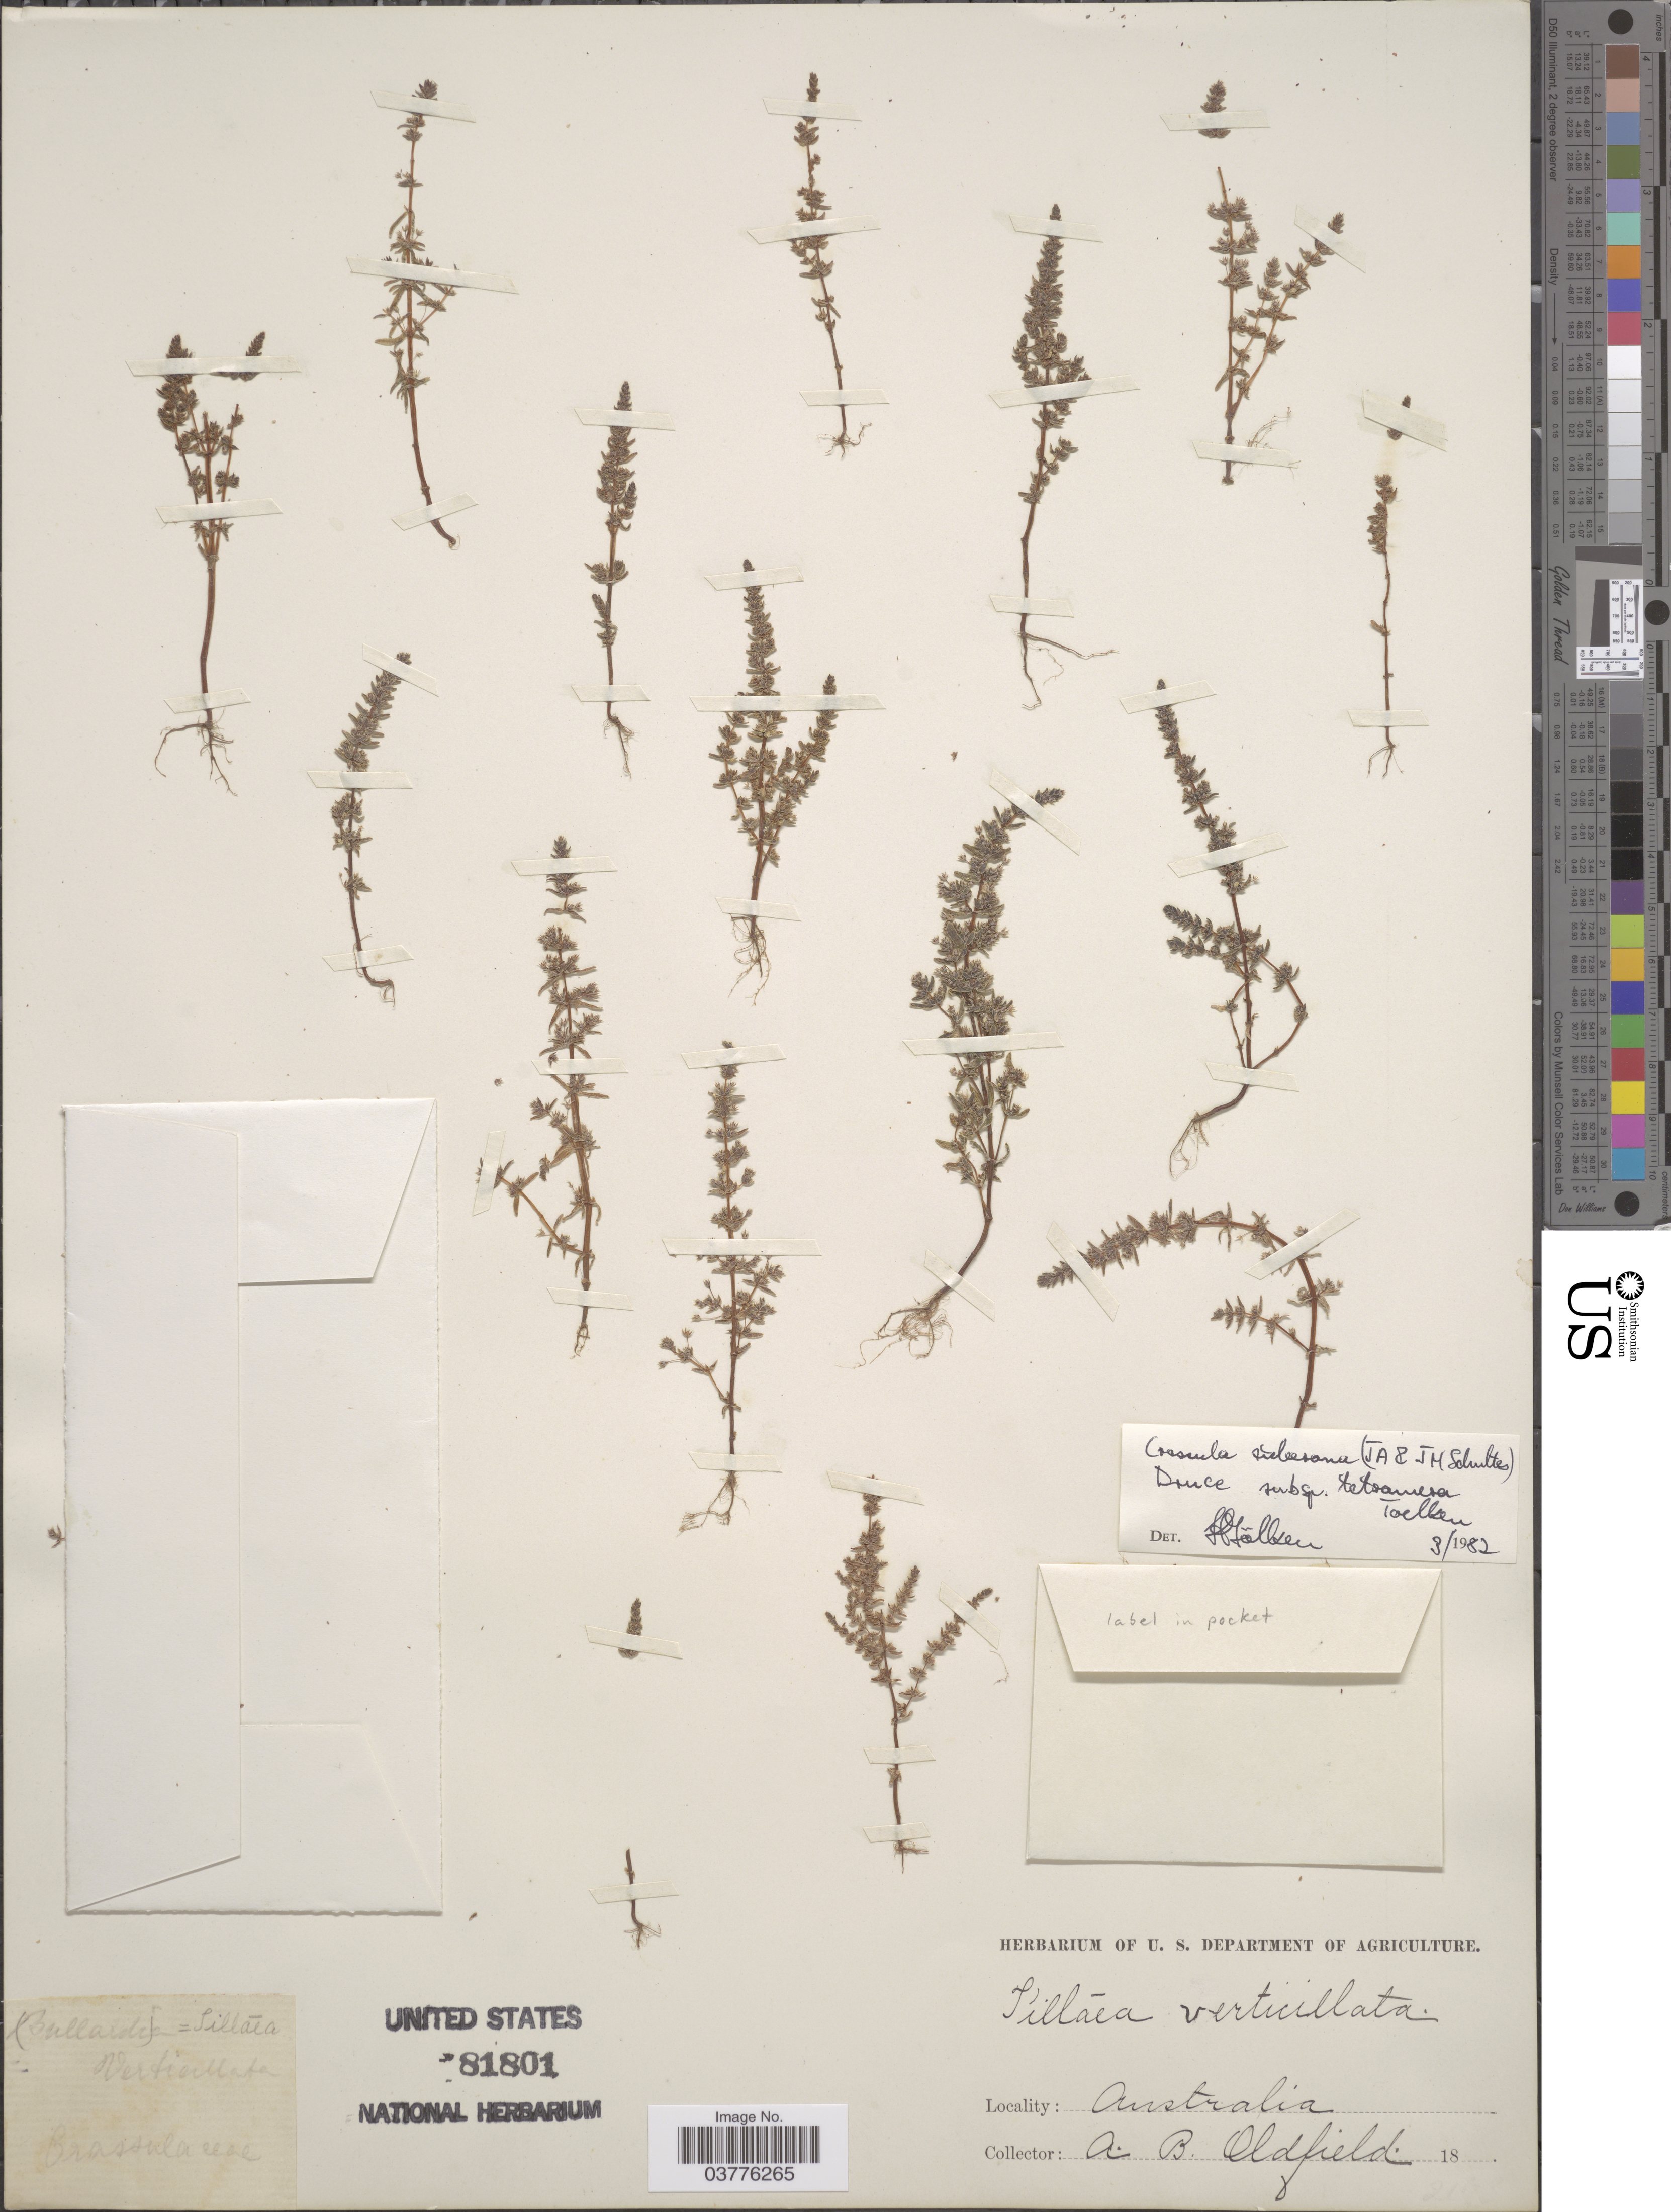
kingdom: Plantae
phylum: Tracheophyta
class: Magnoliopsida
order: Saxifragales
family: Crassulaceae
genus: Crassula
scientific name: Crassula sieberiana subsp. tetramera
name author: Toelken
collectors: A. Oldfield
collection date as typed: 18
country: Australia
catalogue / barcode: US 81801